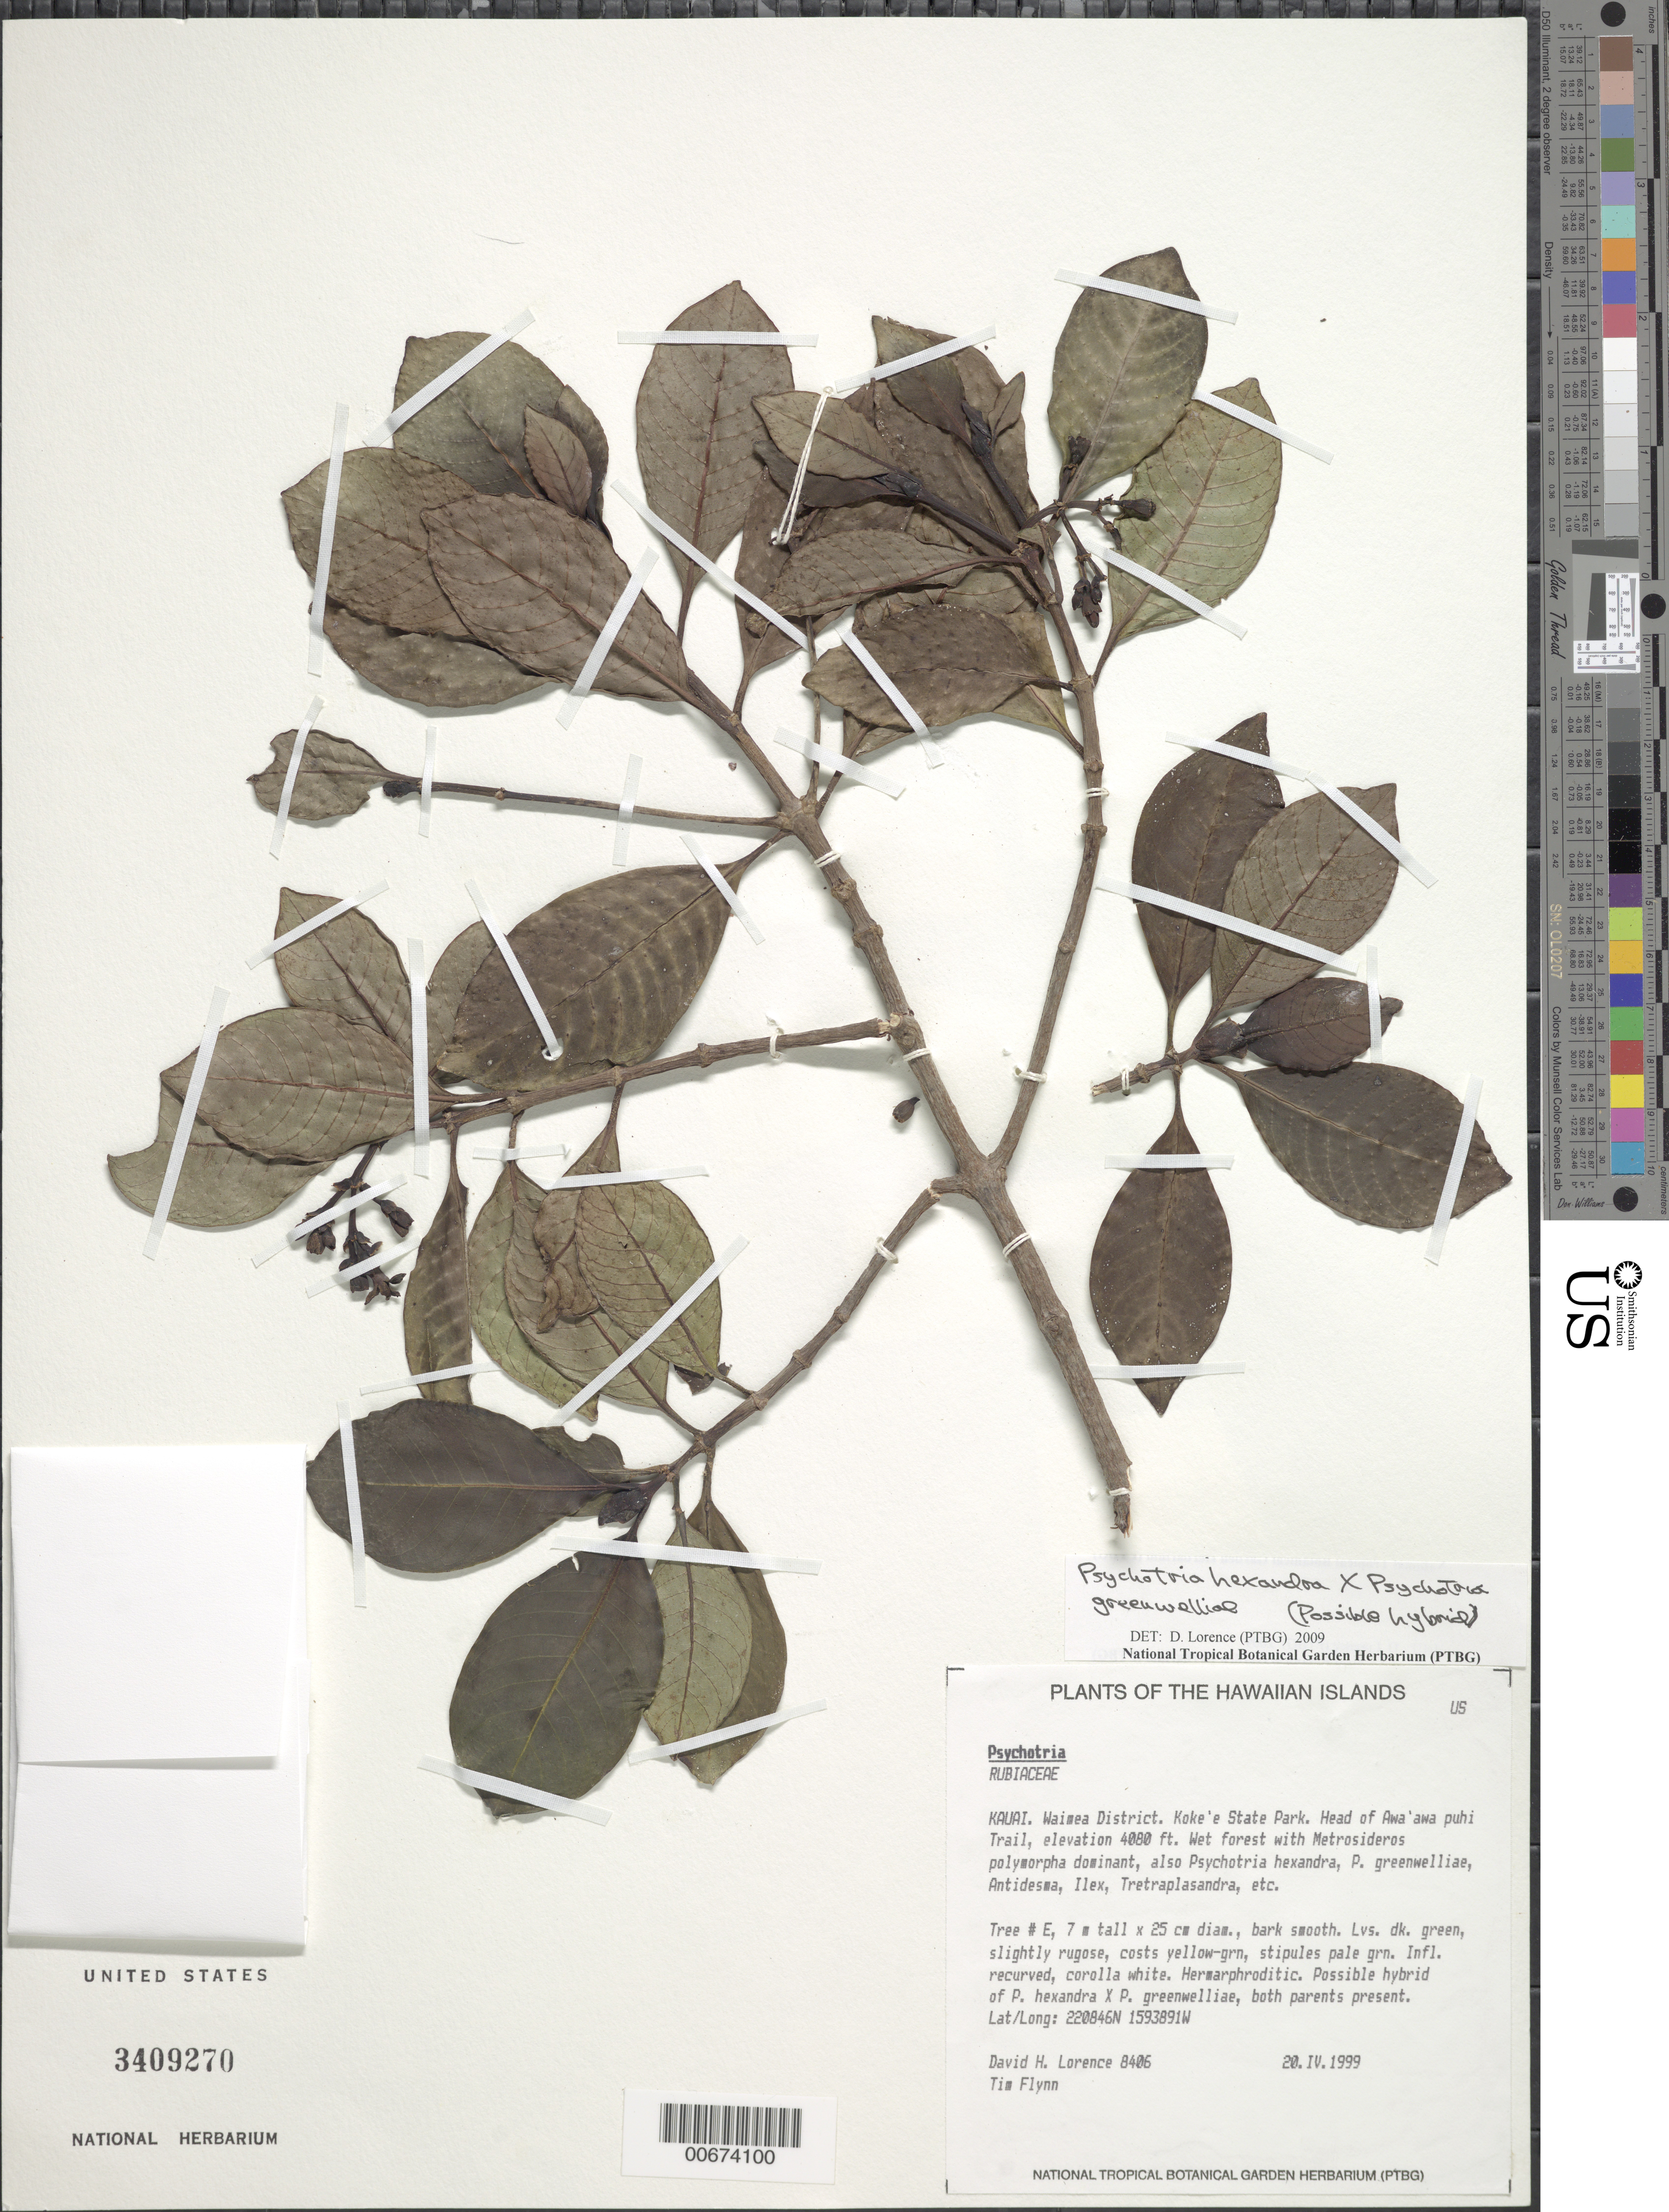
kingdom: Plantae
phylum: Tracheophyta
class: Magnoliopsida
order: Gentianales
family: Rubiaceae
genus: Psychotria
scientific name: Psychotria hexandra x P. greenwelliae Fosberg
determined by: Lorence, David H., (PTBG), National Tropical Botanical Garden (UNITED STATES)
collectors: D. Lorence & T. W. Flynn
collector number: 8406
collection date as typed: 20 Apr 1999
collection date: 1999-04-20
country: United States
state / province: Hawaii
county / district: Kauai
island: Kaua'i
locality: Waimea District, Koke'e State Park. Head of Awa'awa puhi Trail.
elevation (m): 1244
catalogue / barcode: US 3409270